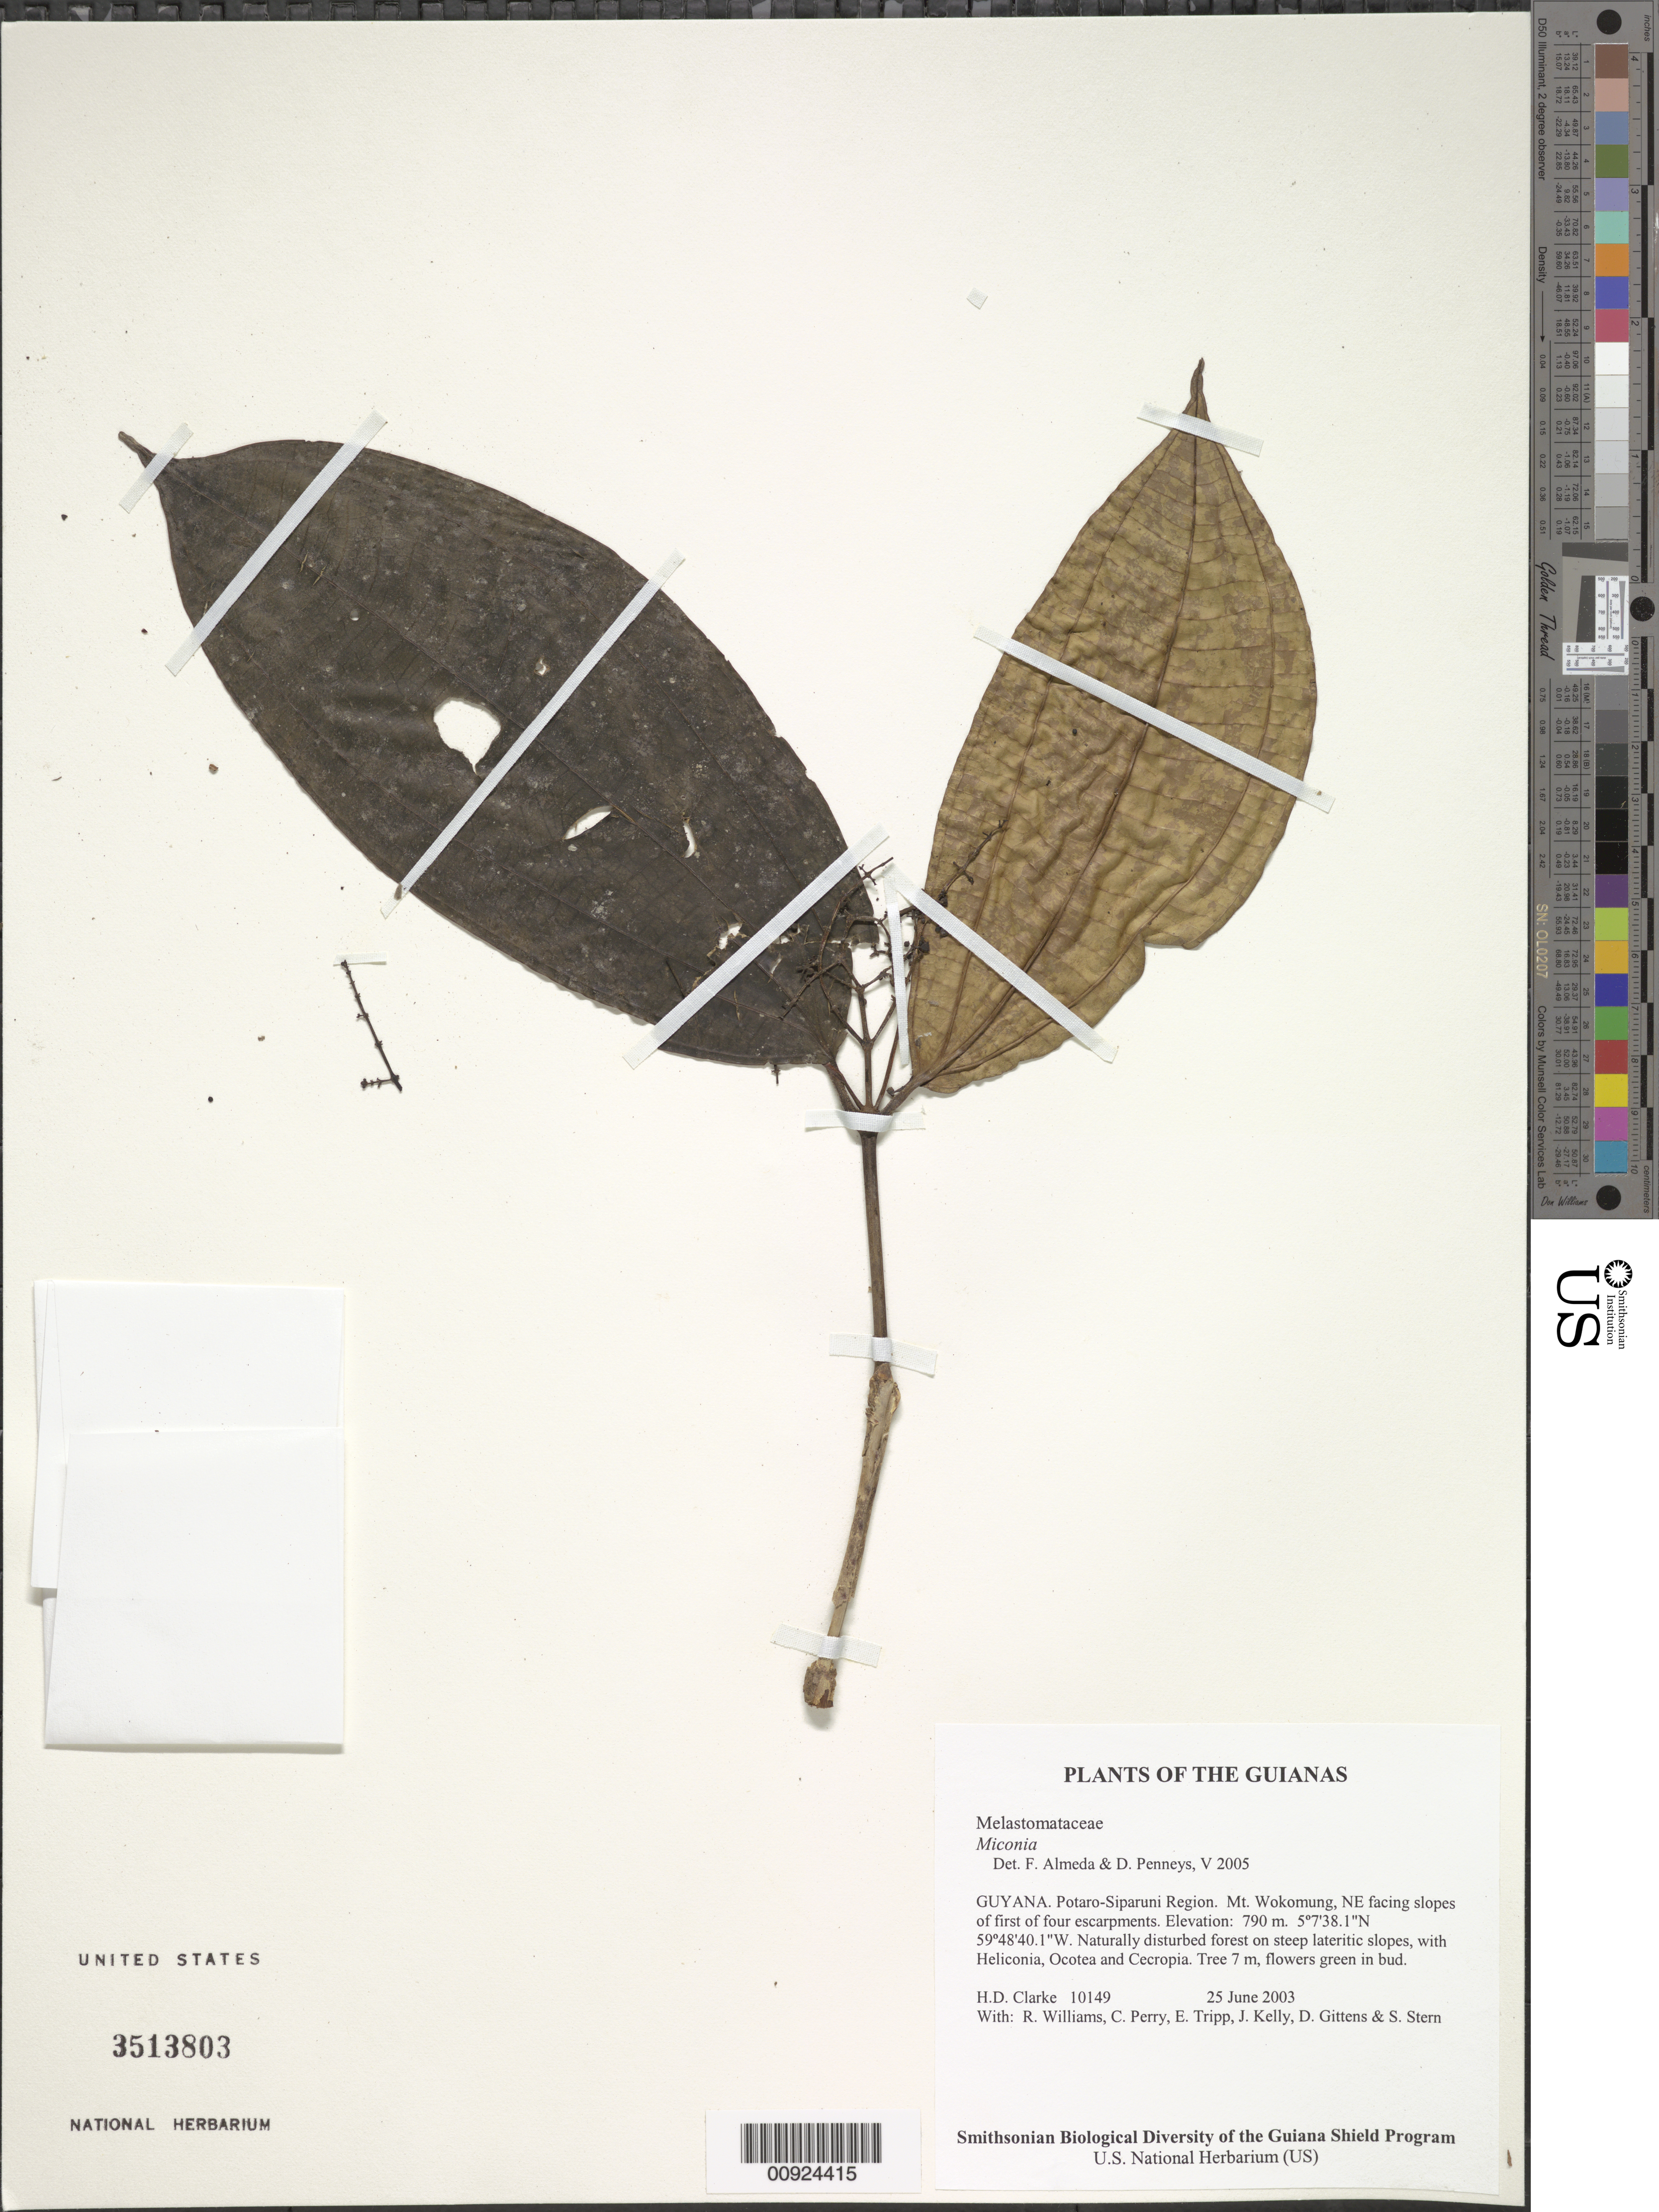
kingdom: Plantae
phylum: Tracheophyta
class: Magnoliopsida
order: Myrtales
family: Melastomataceae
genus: Miconia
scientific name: Miconia sp.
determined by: Almeda, F.; Penneys, D. S.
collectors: H. D. Clarke, R. Williams, C. Perry, E. Tripp, J. Kelly, D. Gittens & S. R. Stern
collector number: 10149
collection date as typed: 25 June 2003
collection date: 2003-06-25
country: Guyana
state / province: Potaro-Siparuni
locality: Mt. Wokomung, NE facing slopes of first of four escarpments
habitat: Naturally disturbed forest on steep lateritic slopes, with Heliconia, Ocotea and Cecropia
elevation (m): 790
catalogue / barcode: US 3513803